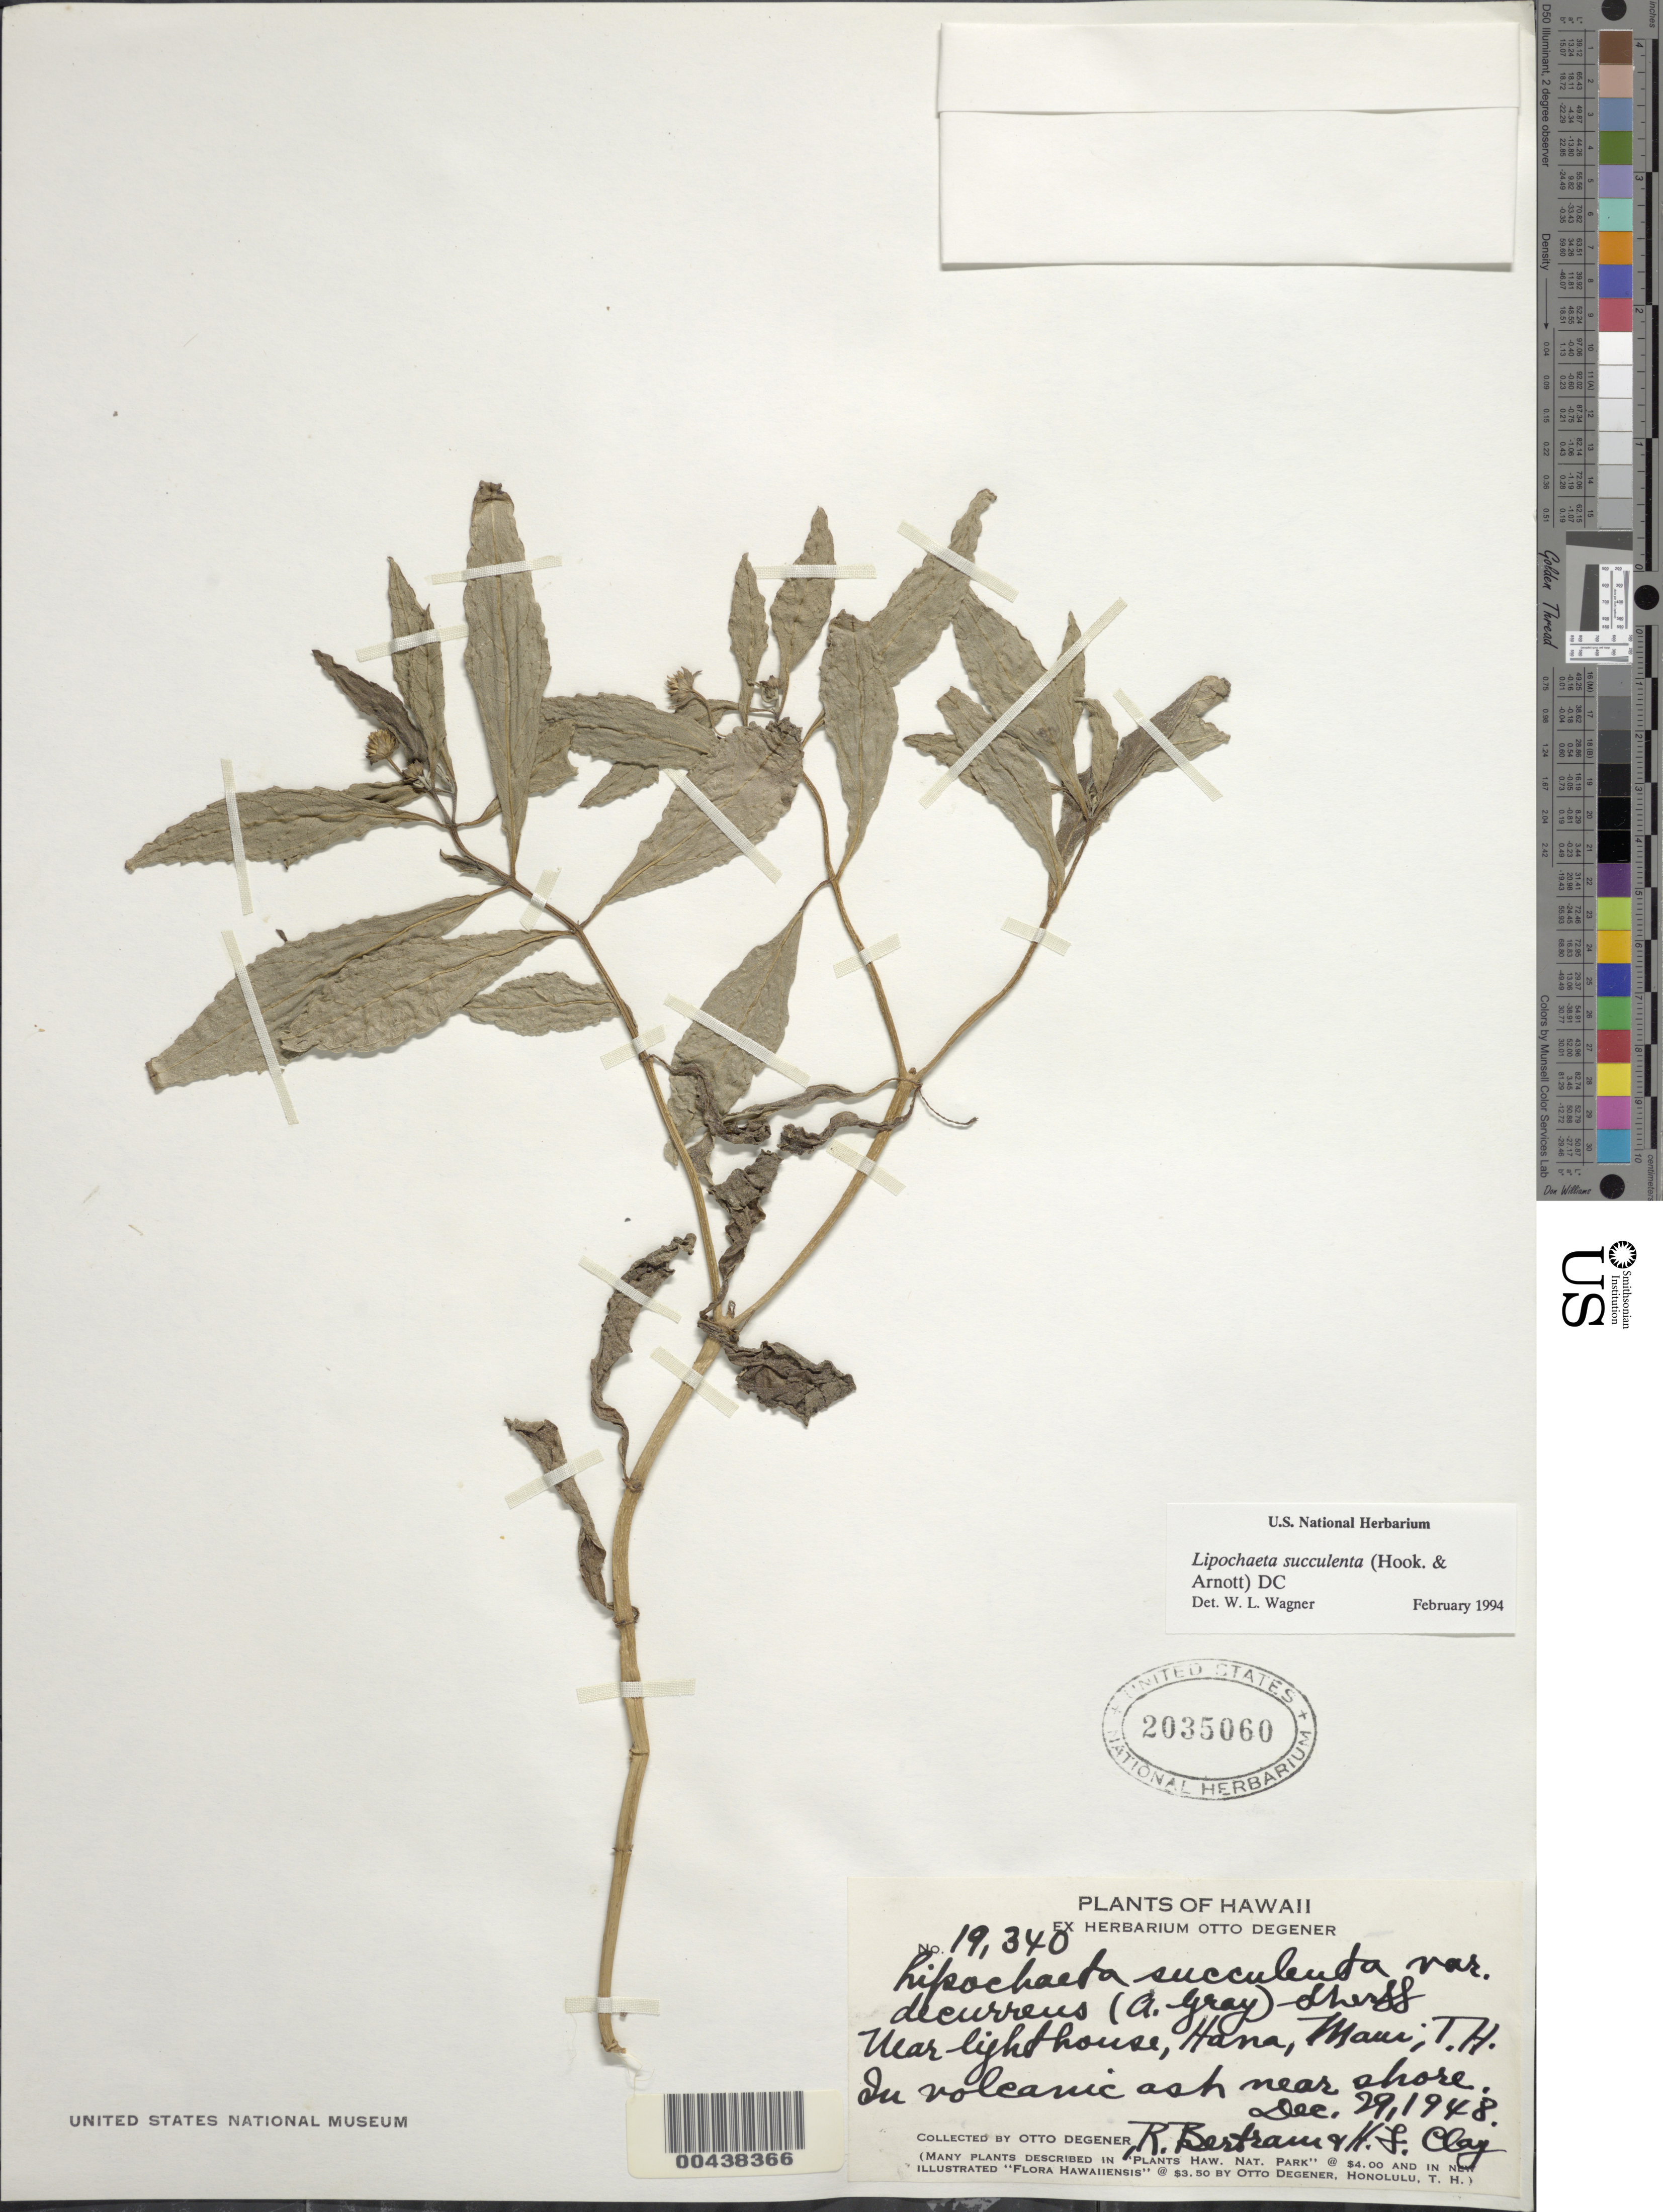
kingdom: Plantae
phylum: Tracheophyta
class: Magnoliopsida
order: Asterales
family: Asteraceae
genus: Lipochaeta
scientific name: Lipochaeta succulenta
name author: (Hook. & Arn.) DC.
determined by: Wagner, W. L., (BOT), Smithsonian Institution - National Museum of Natural History (UNITED STATES)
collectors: O. Degener, R. Bertram & H. Clay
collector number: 19340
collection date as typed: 29 Dec 1948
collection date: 1948-12-29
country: United States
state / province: Hawaii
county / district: Maui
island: Maui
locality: Near lighthouse, Hana, near shore.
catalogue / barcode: US 2035060